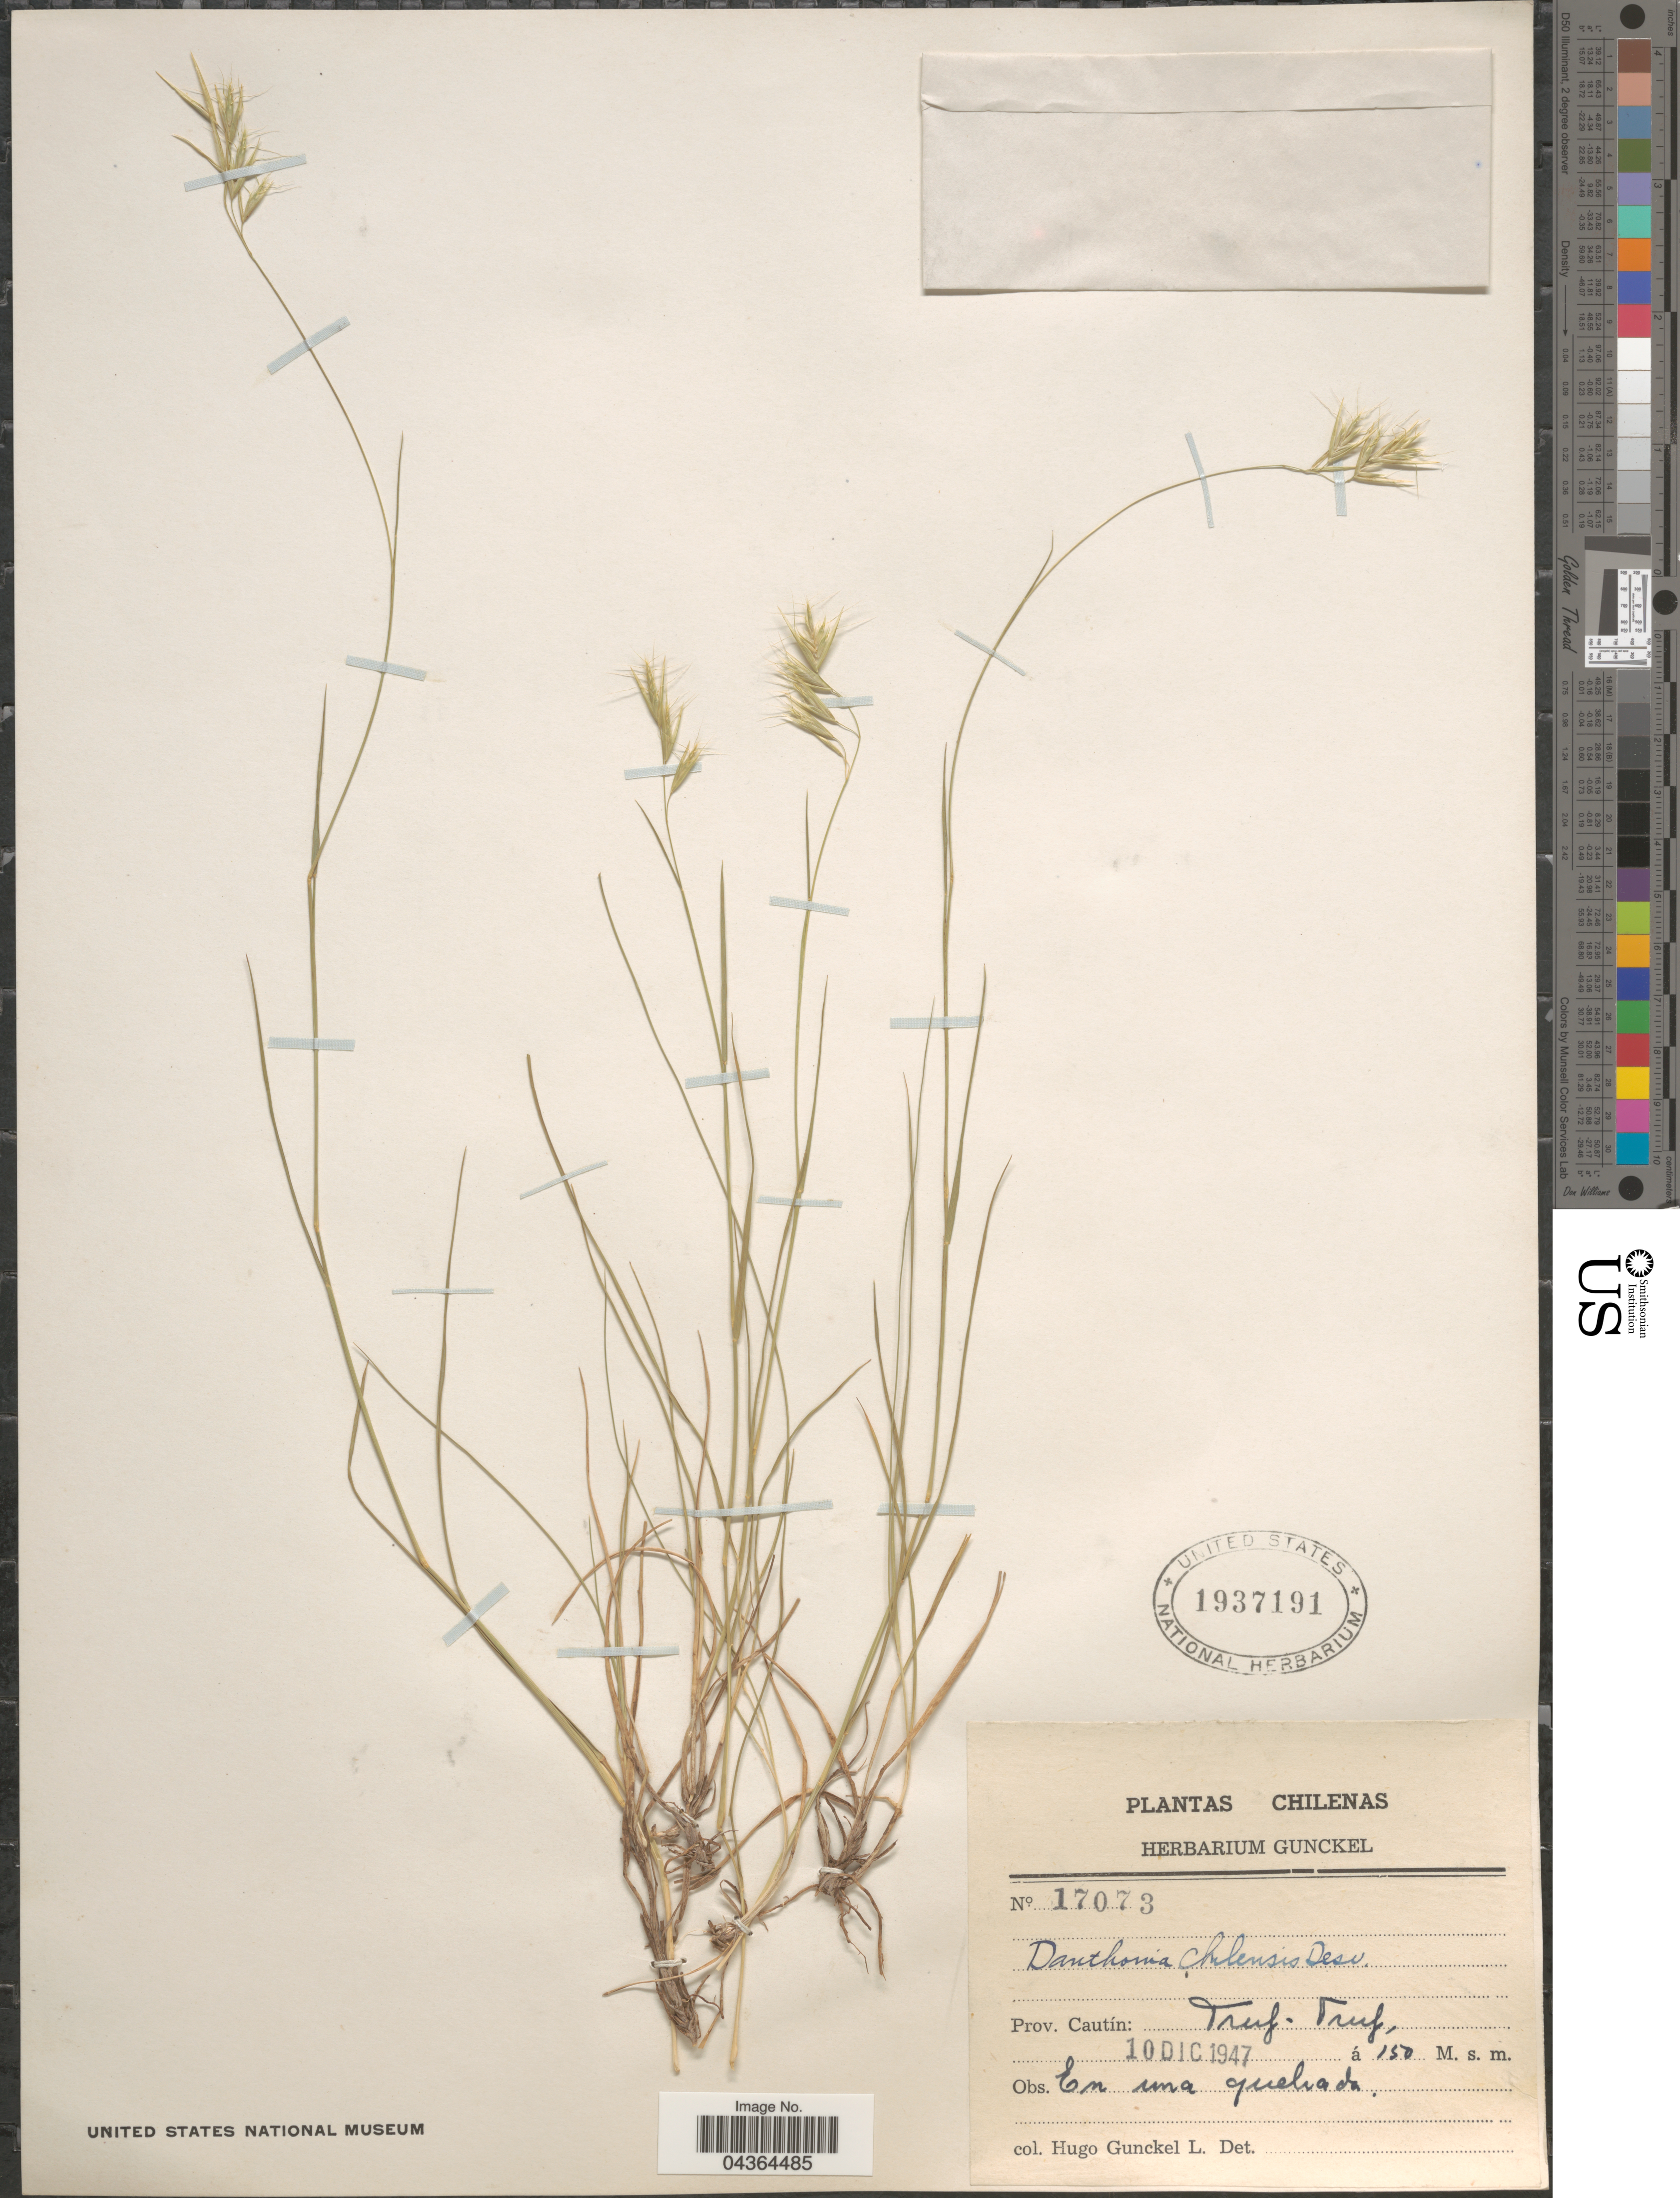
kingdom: Plantae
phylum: Tracheophyta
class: Liliopsida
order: Poales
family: Poaceae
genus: Danthonia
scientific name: Danthonia chilensis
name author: É. Desv.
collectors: H. Gunckel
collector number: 17073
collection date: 1947-12-10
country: Chile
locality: Prov. Cautín: Truf-Truf.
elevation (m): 150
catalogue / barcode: US 1937191